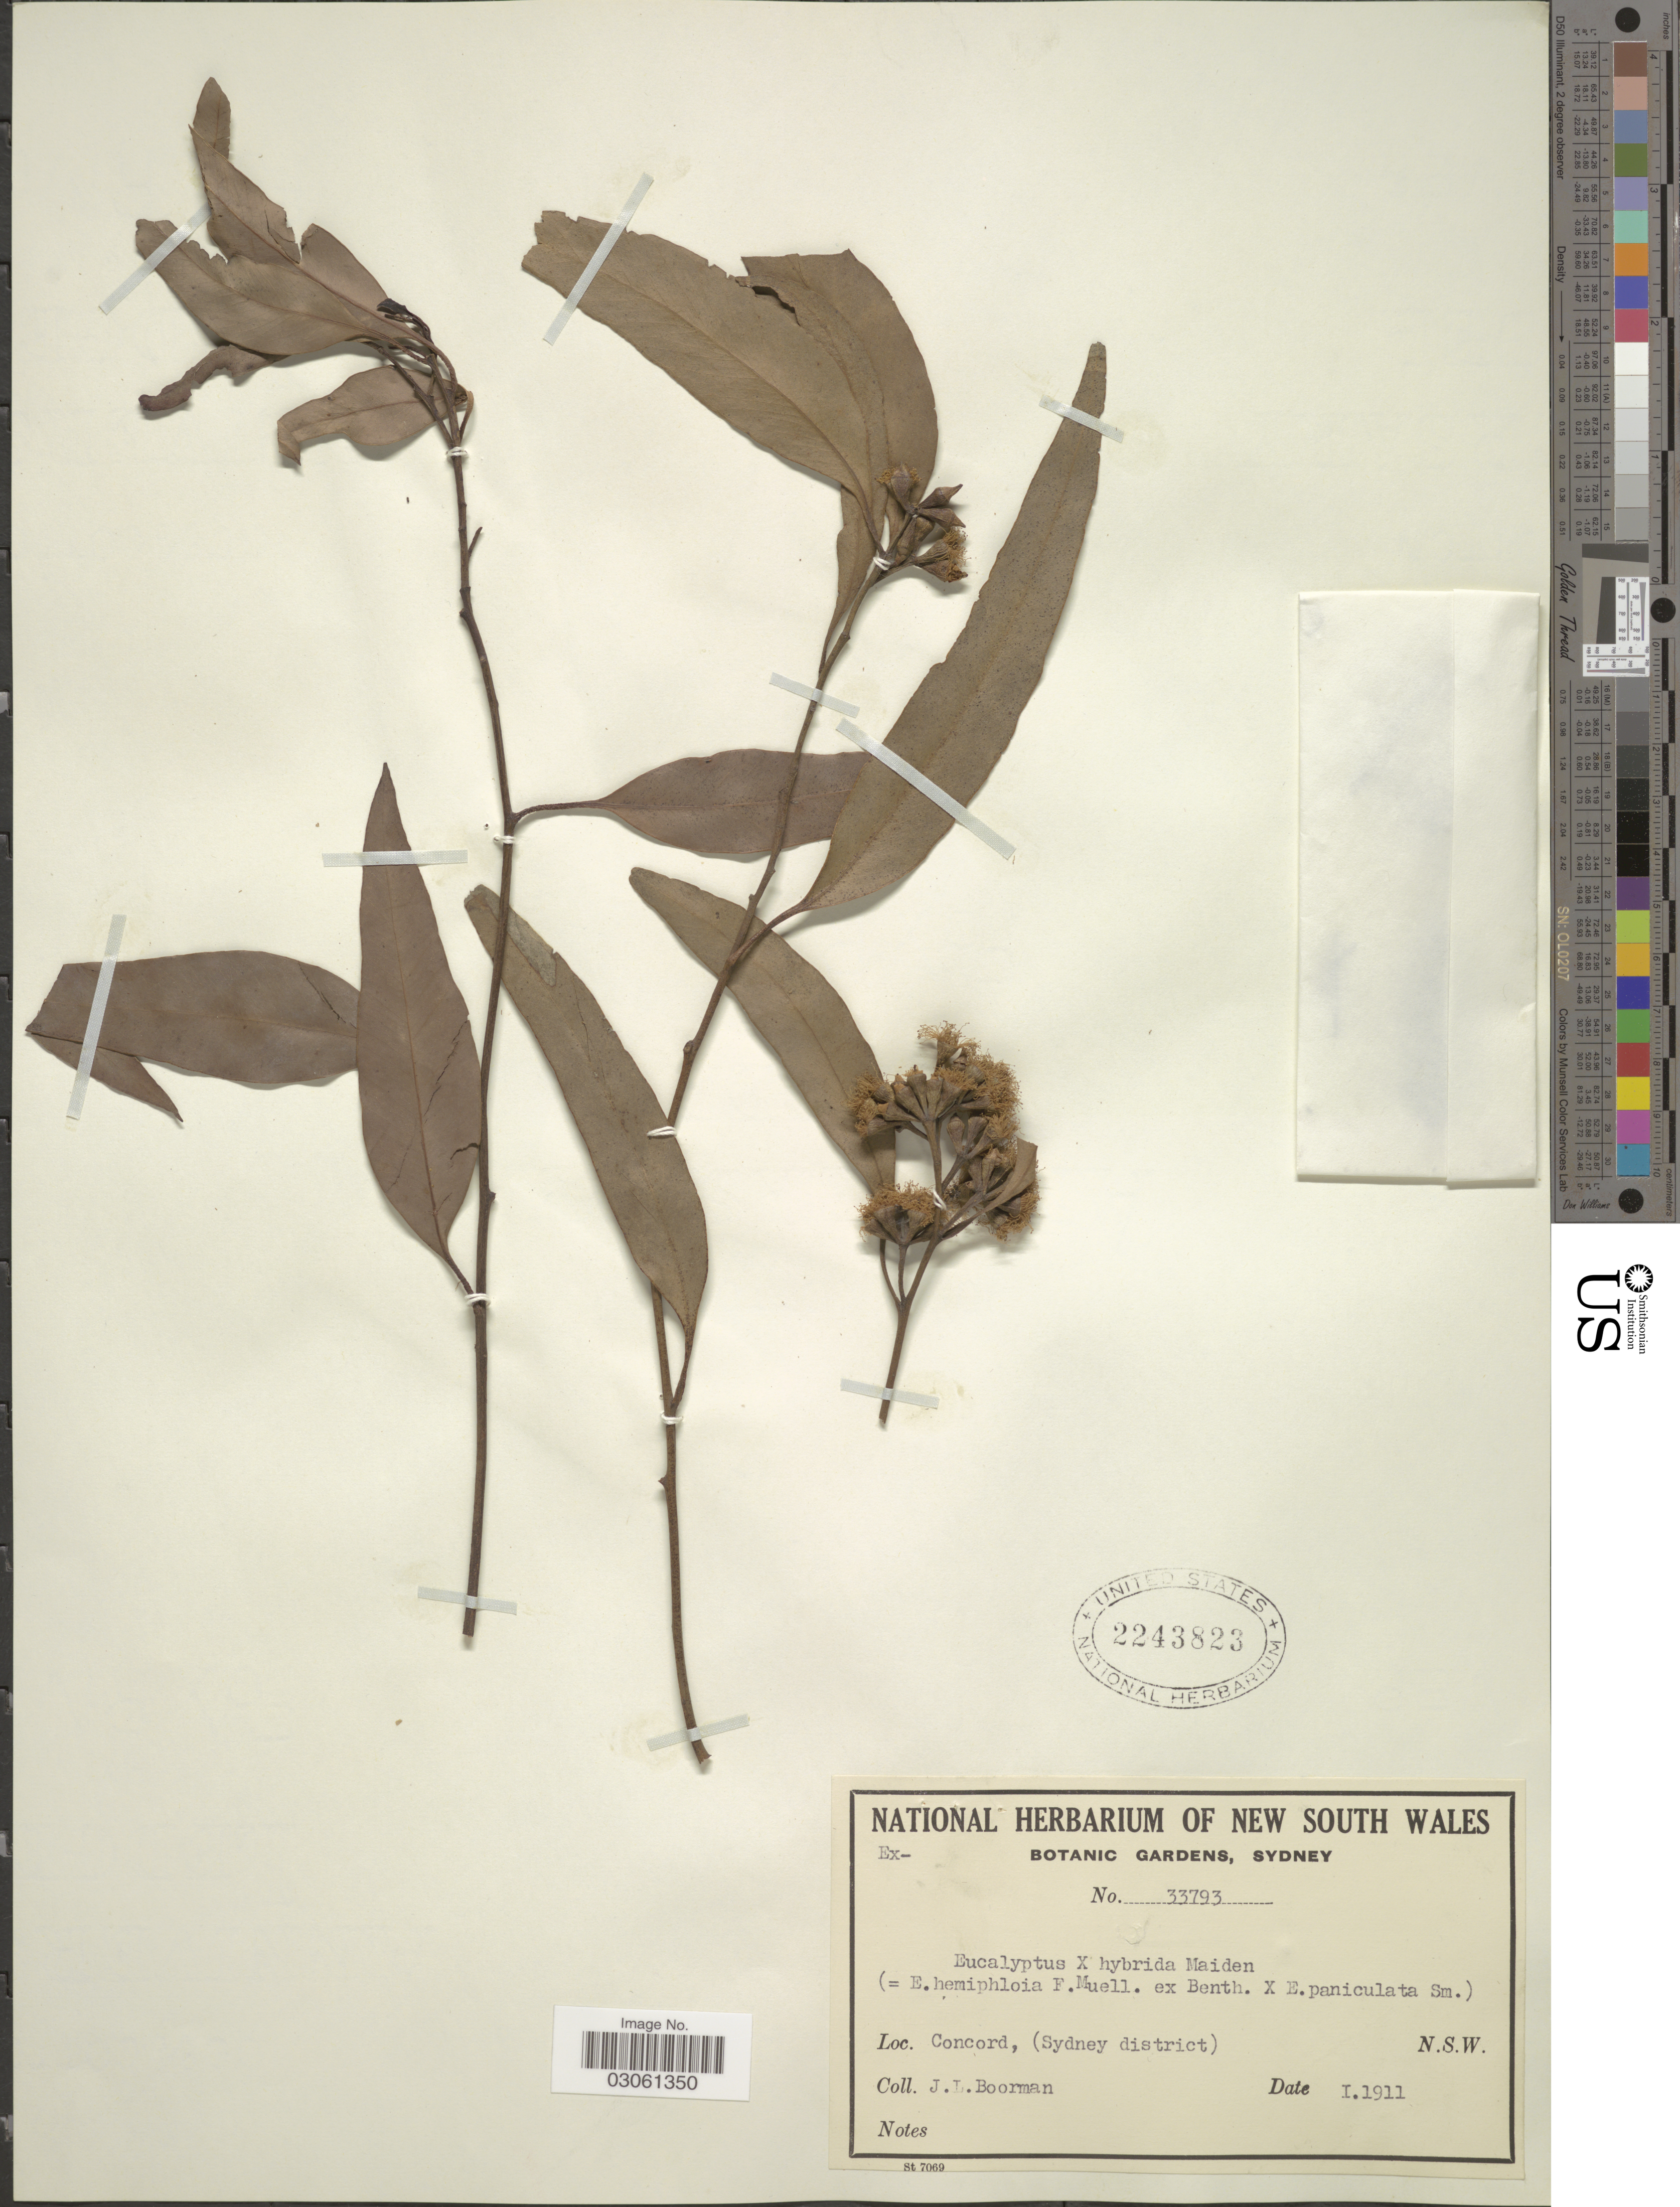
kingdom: Plantae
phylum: Tracheophyta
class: Magnoliopsida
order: Myrtales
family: Myrtaceae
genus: Eucalyptus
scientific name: Eucalyptus x hybrida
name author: Maiden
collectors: J. Boorman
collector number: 33793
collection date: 1911-01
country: Australia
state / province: New South Wales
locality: Concord, (Sydney district) N.S.W.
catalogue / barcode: US 2243823